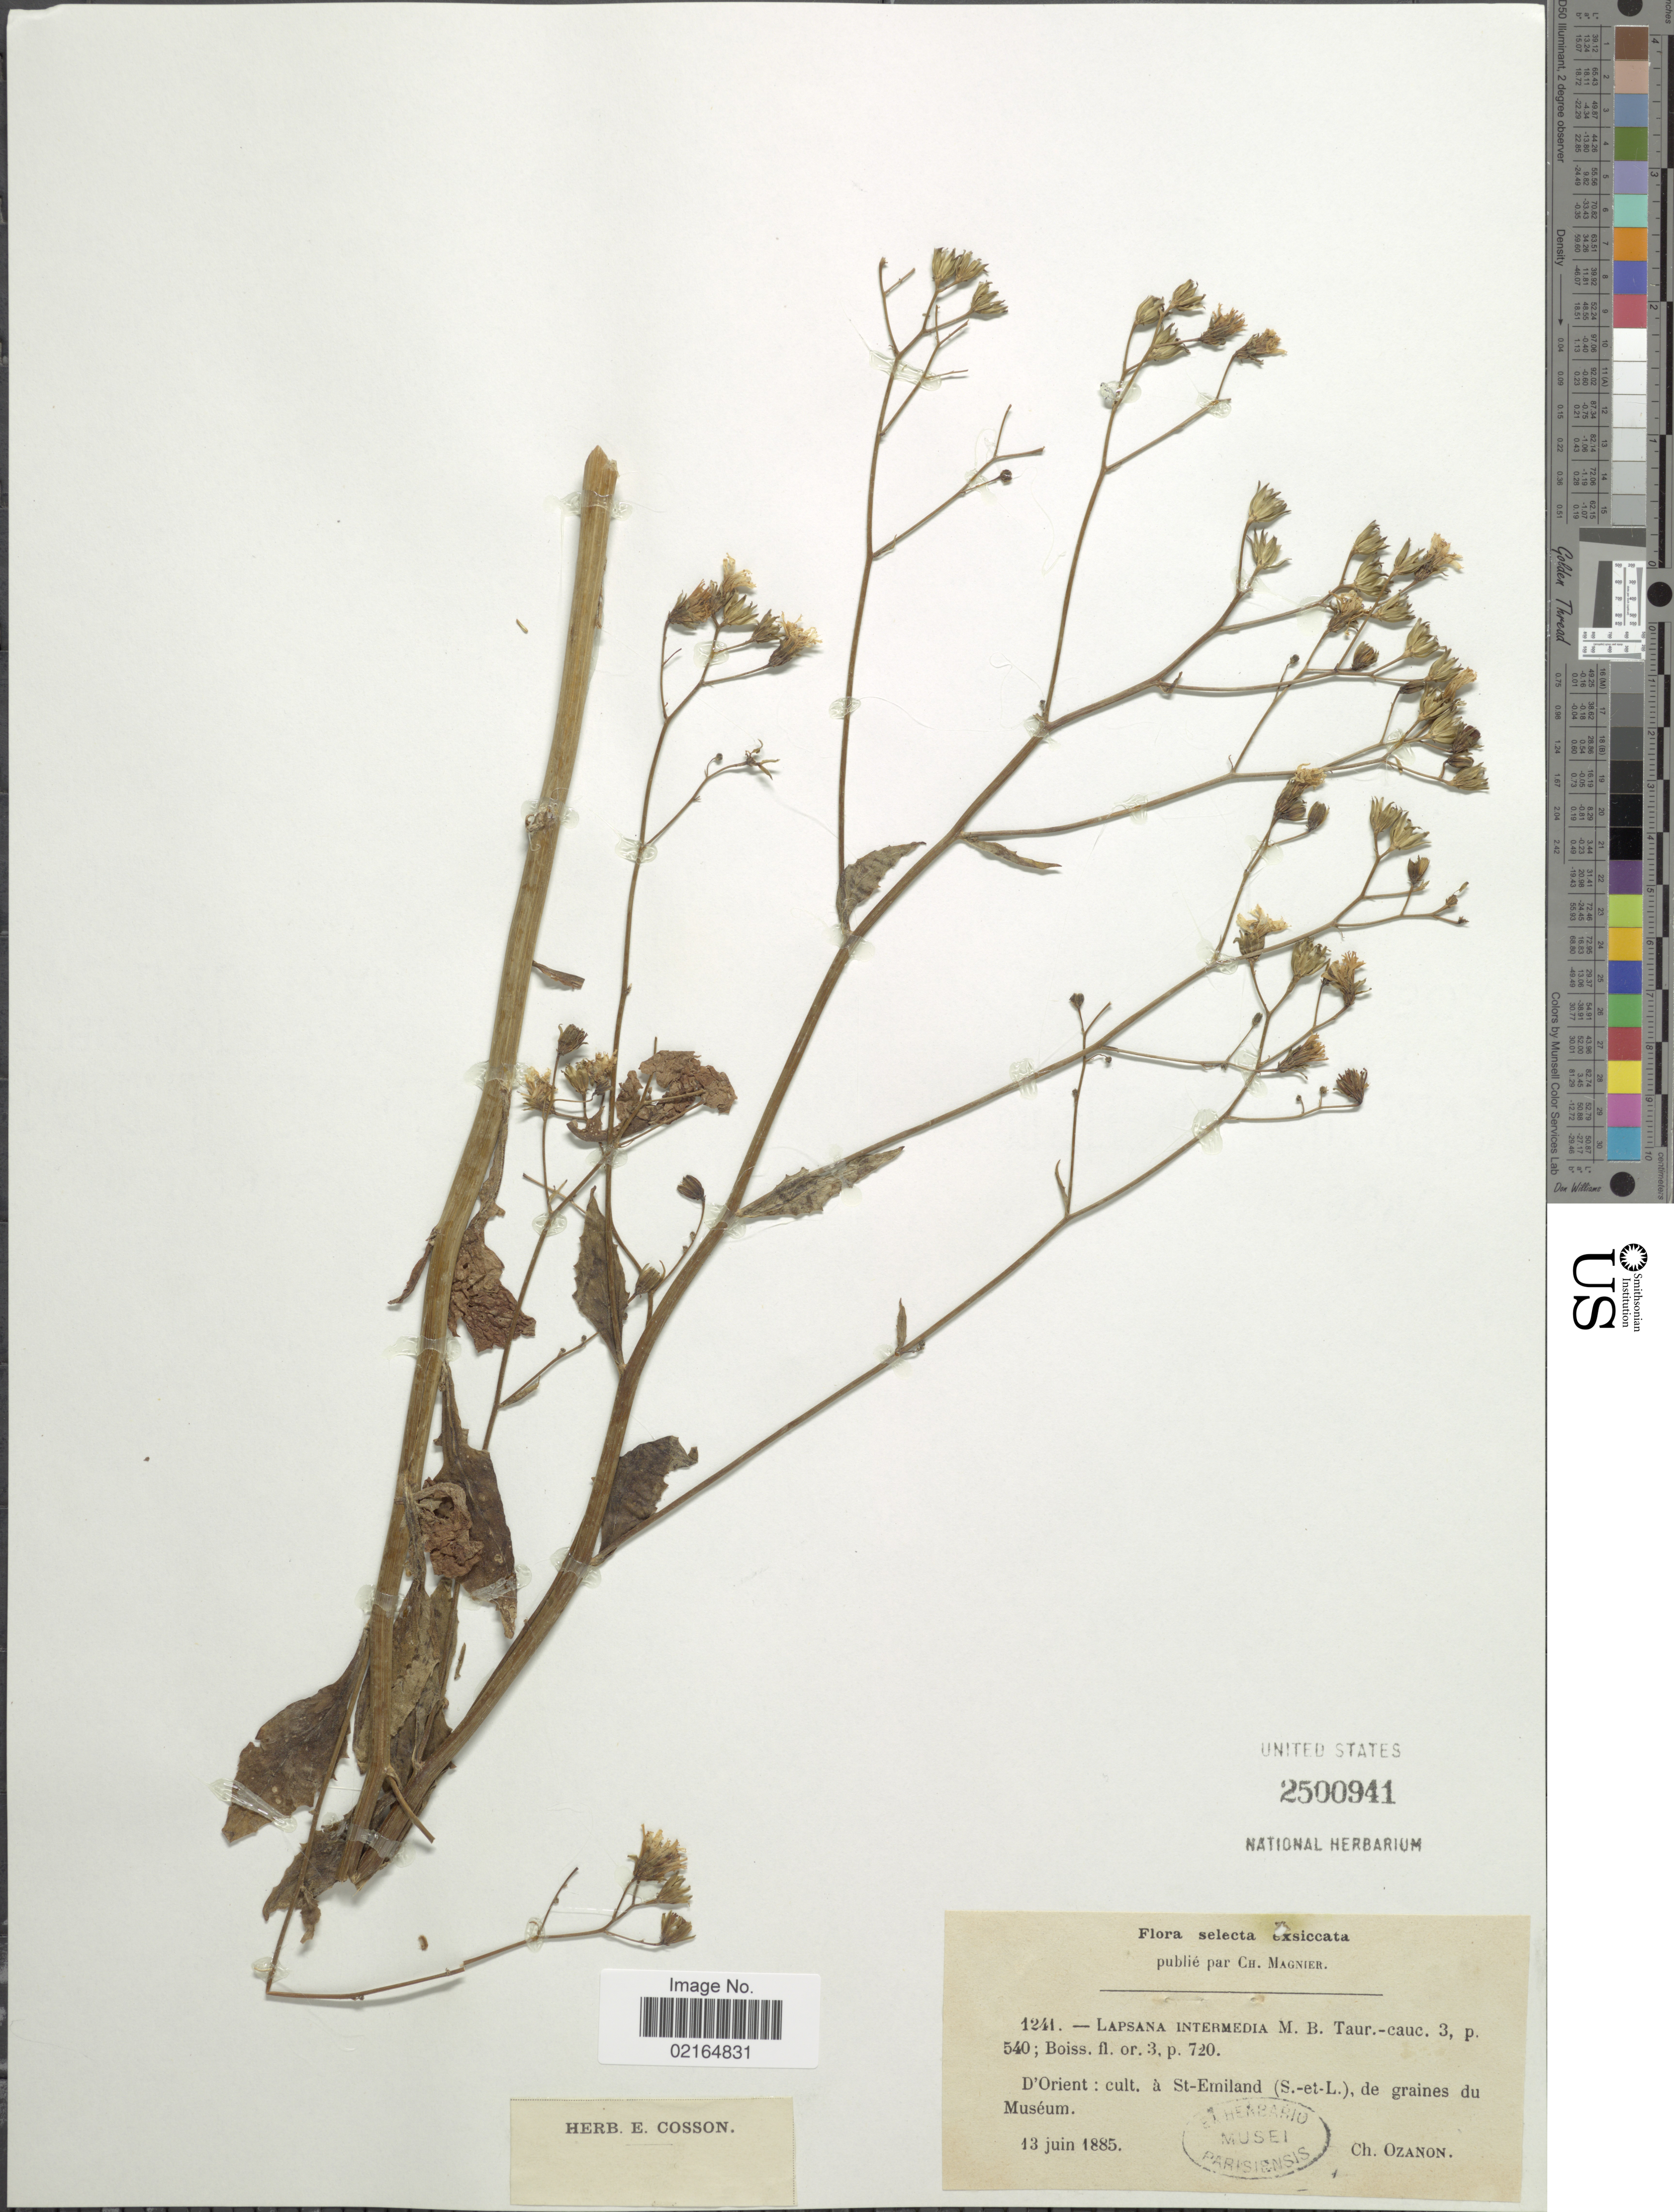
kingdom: Plantae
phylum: Tracheophyta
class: Magnoliopsida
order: Asterales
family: Asteraceae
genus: Lapsana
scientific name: Lapsana intermedia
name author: M. Bieb.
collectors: C. Ozanon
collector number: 1241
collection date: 1885-06-13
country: France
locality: Selecta, D'Orient: cult. à St.-Emiland (S.-et-L.), de graines du Museum.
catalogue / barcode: US 2500941